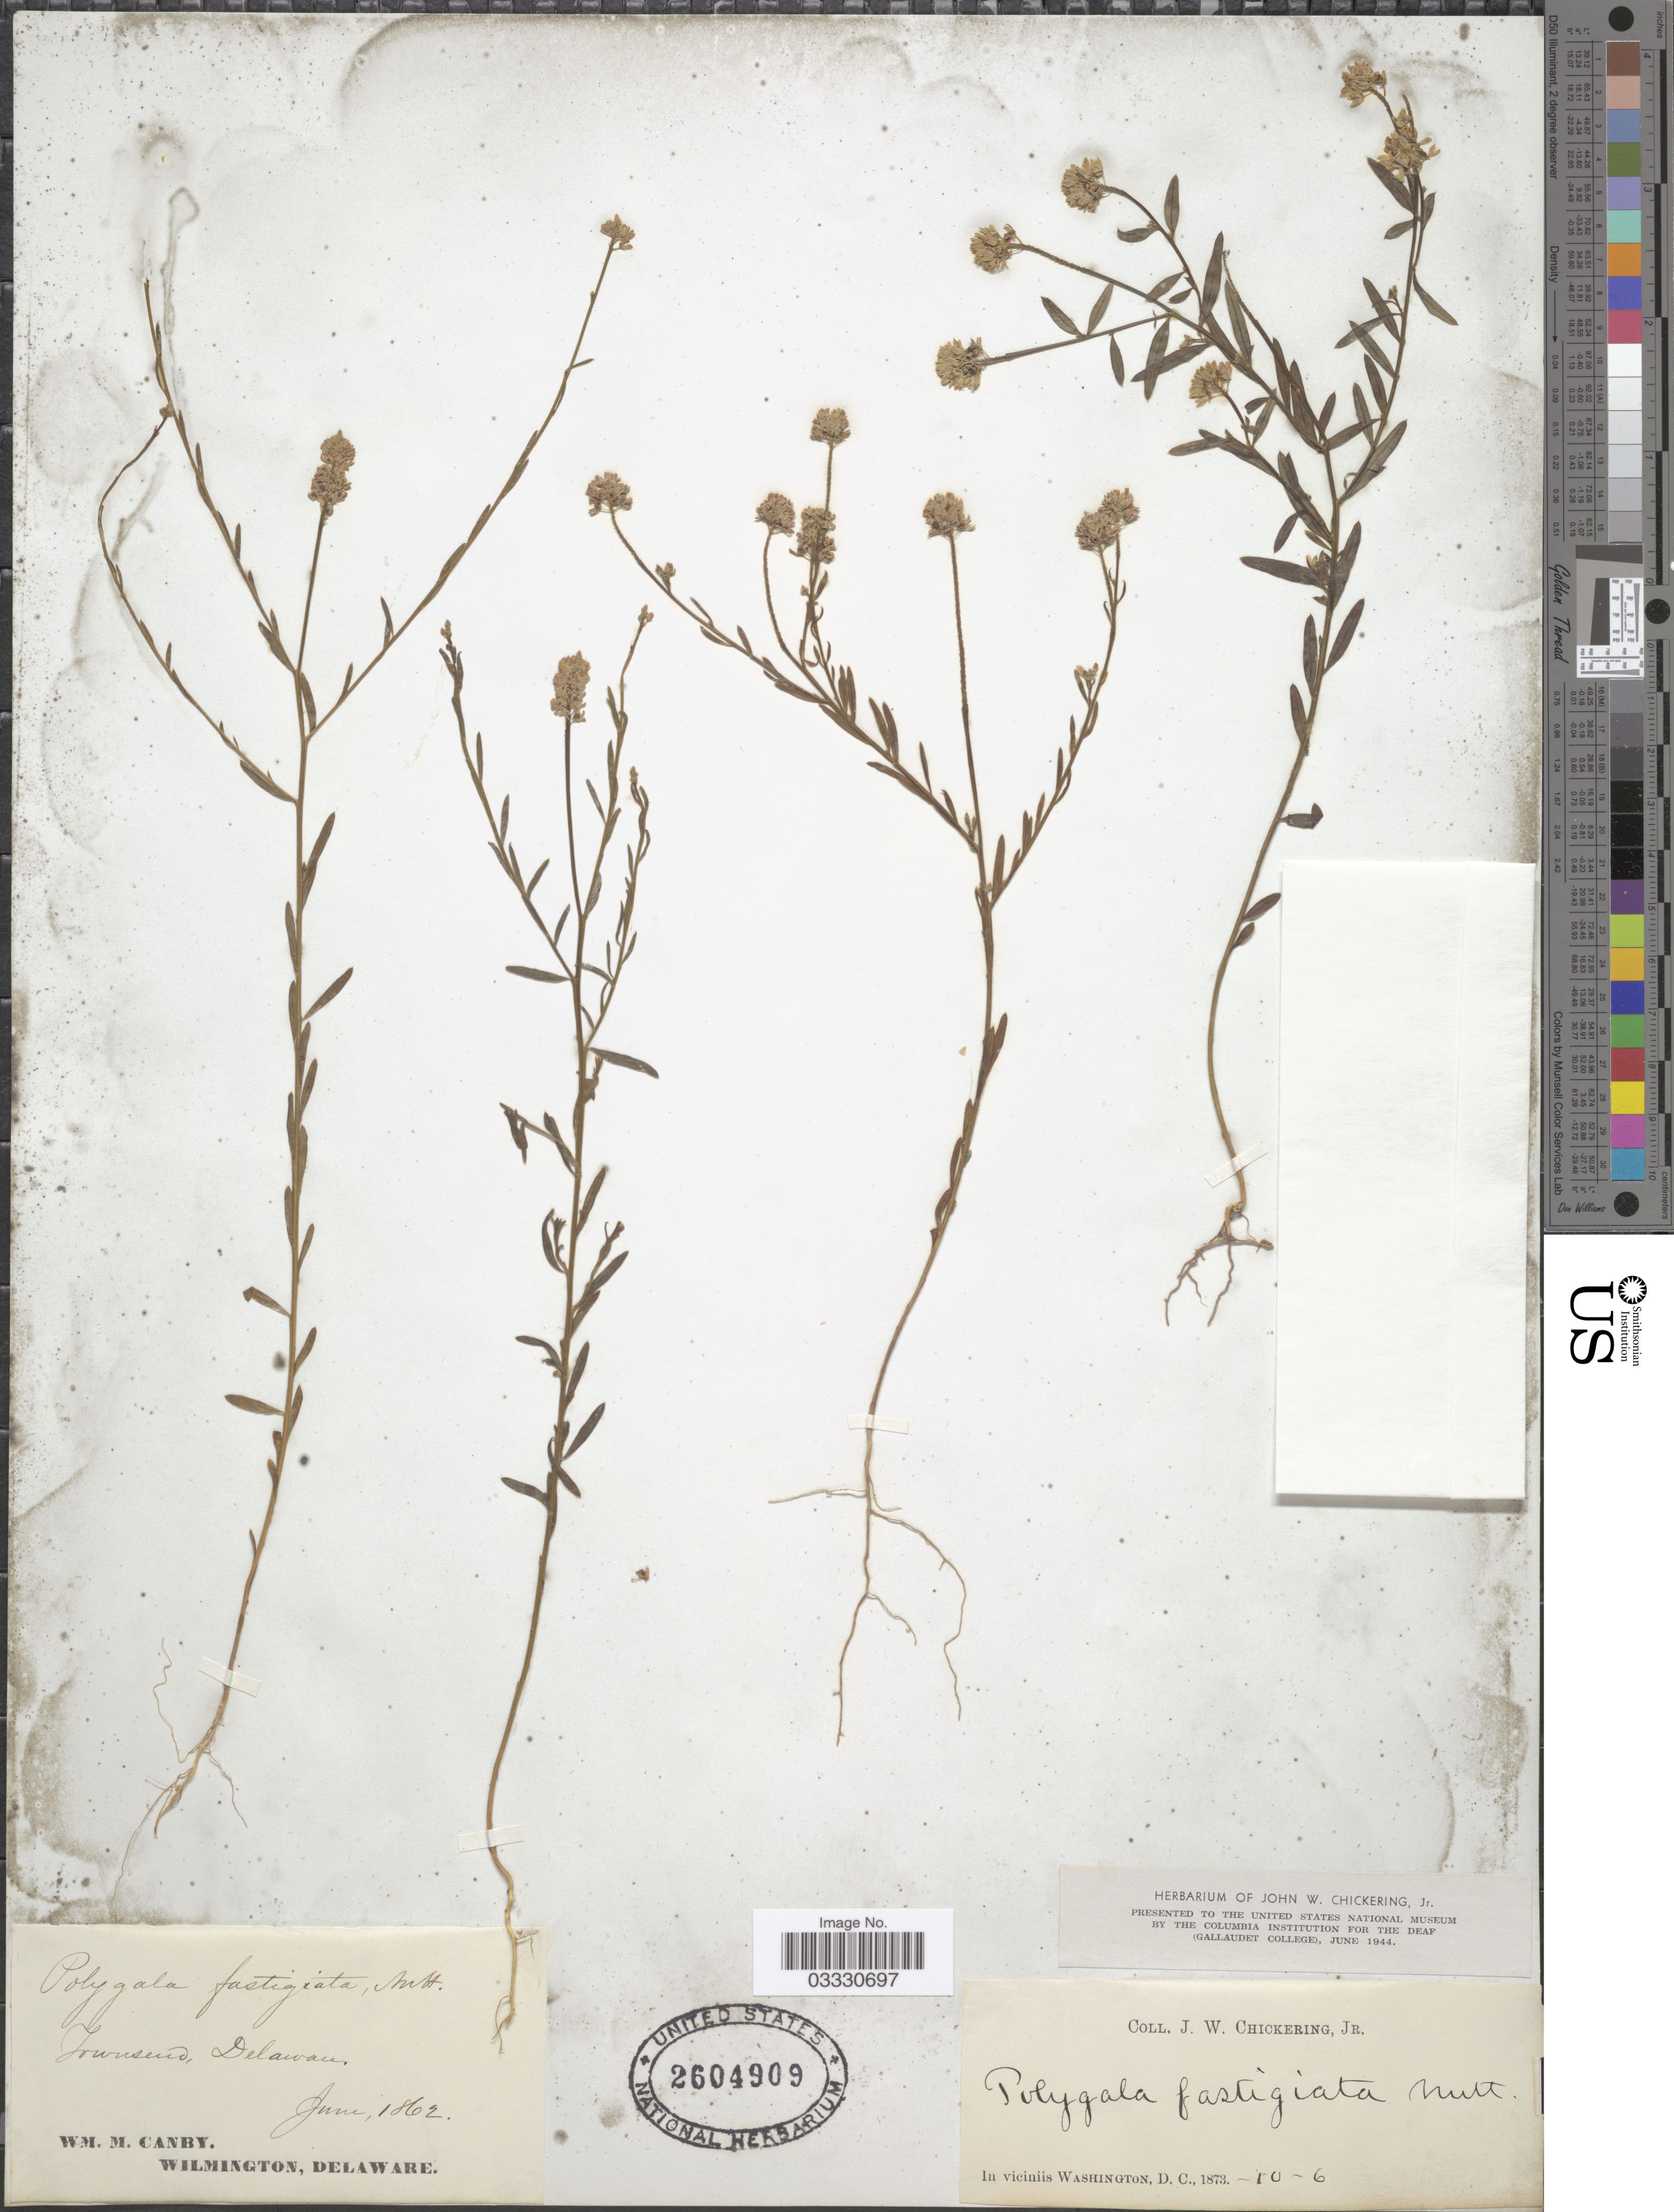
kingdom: Plantae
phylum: Tracheophyta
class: Magnoliopsida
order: Fabales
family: Polygalaceae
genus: Polygala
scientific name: Polygala fastigiata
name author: Nutt.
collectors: J. W. Chickering Jr.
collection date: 1873-06-10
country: United States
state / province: District of Columbia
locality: In viciniis Washington D. C.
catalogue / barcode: US 2604909-2